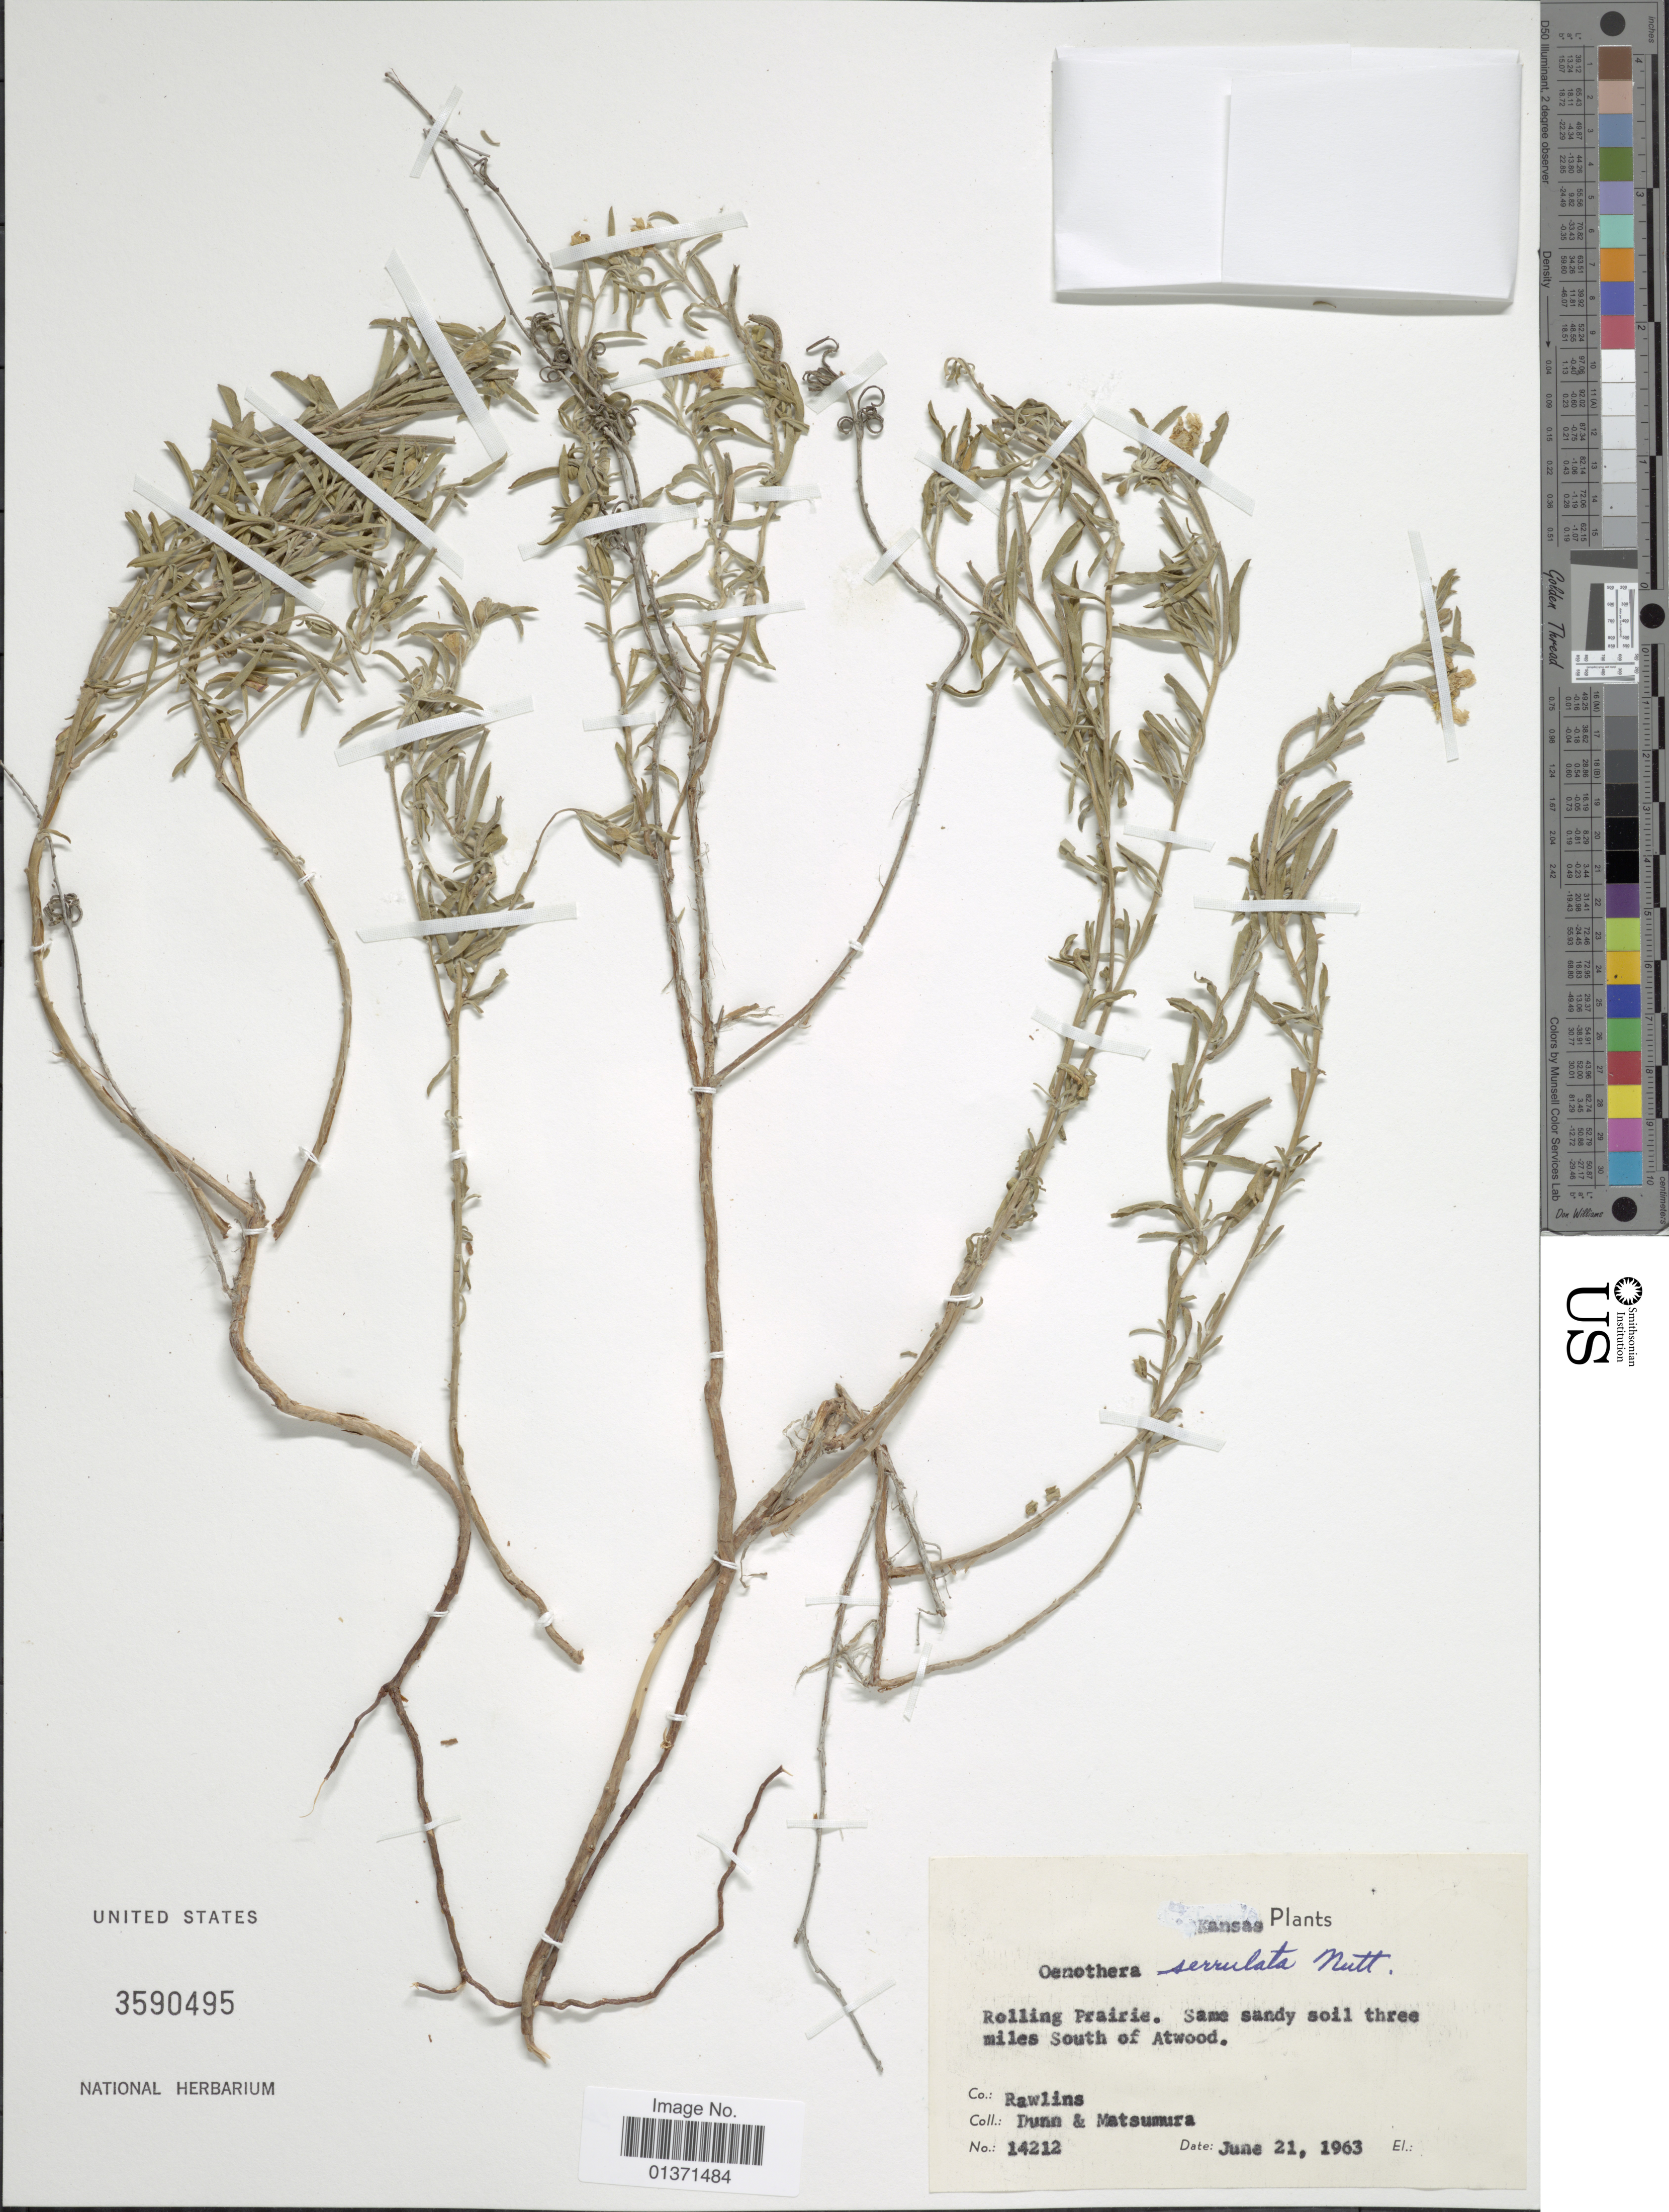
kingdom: Plantae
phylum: Tracheophyta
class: Magnoliopsida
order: Myrtales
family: Onagraceae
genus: Oenothera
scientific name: Oenothera serrulata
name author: Nutt.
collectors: Dunn, -- & -- Matsumura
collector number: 14212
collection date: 1963-06-21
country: United States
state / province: Kansas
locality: Rolling Prairie. Same sandy soil three miles South of Atwood, Co.: Rawlins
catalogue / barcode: US 3590495